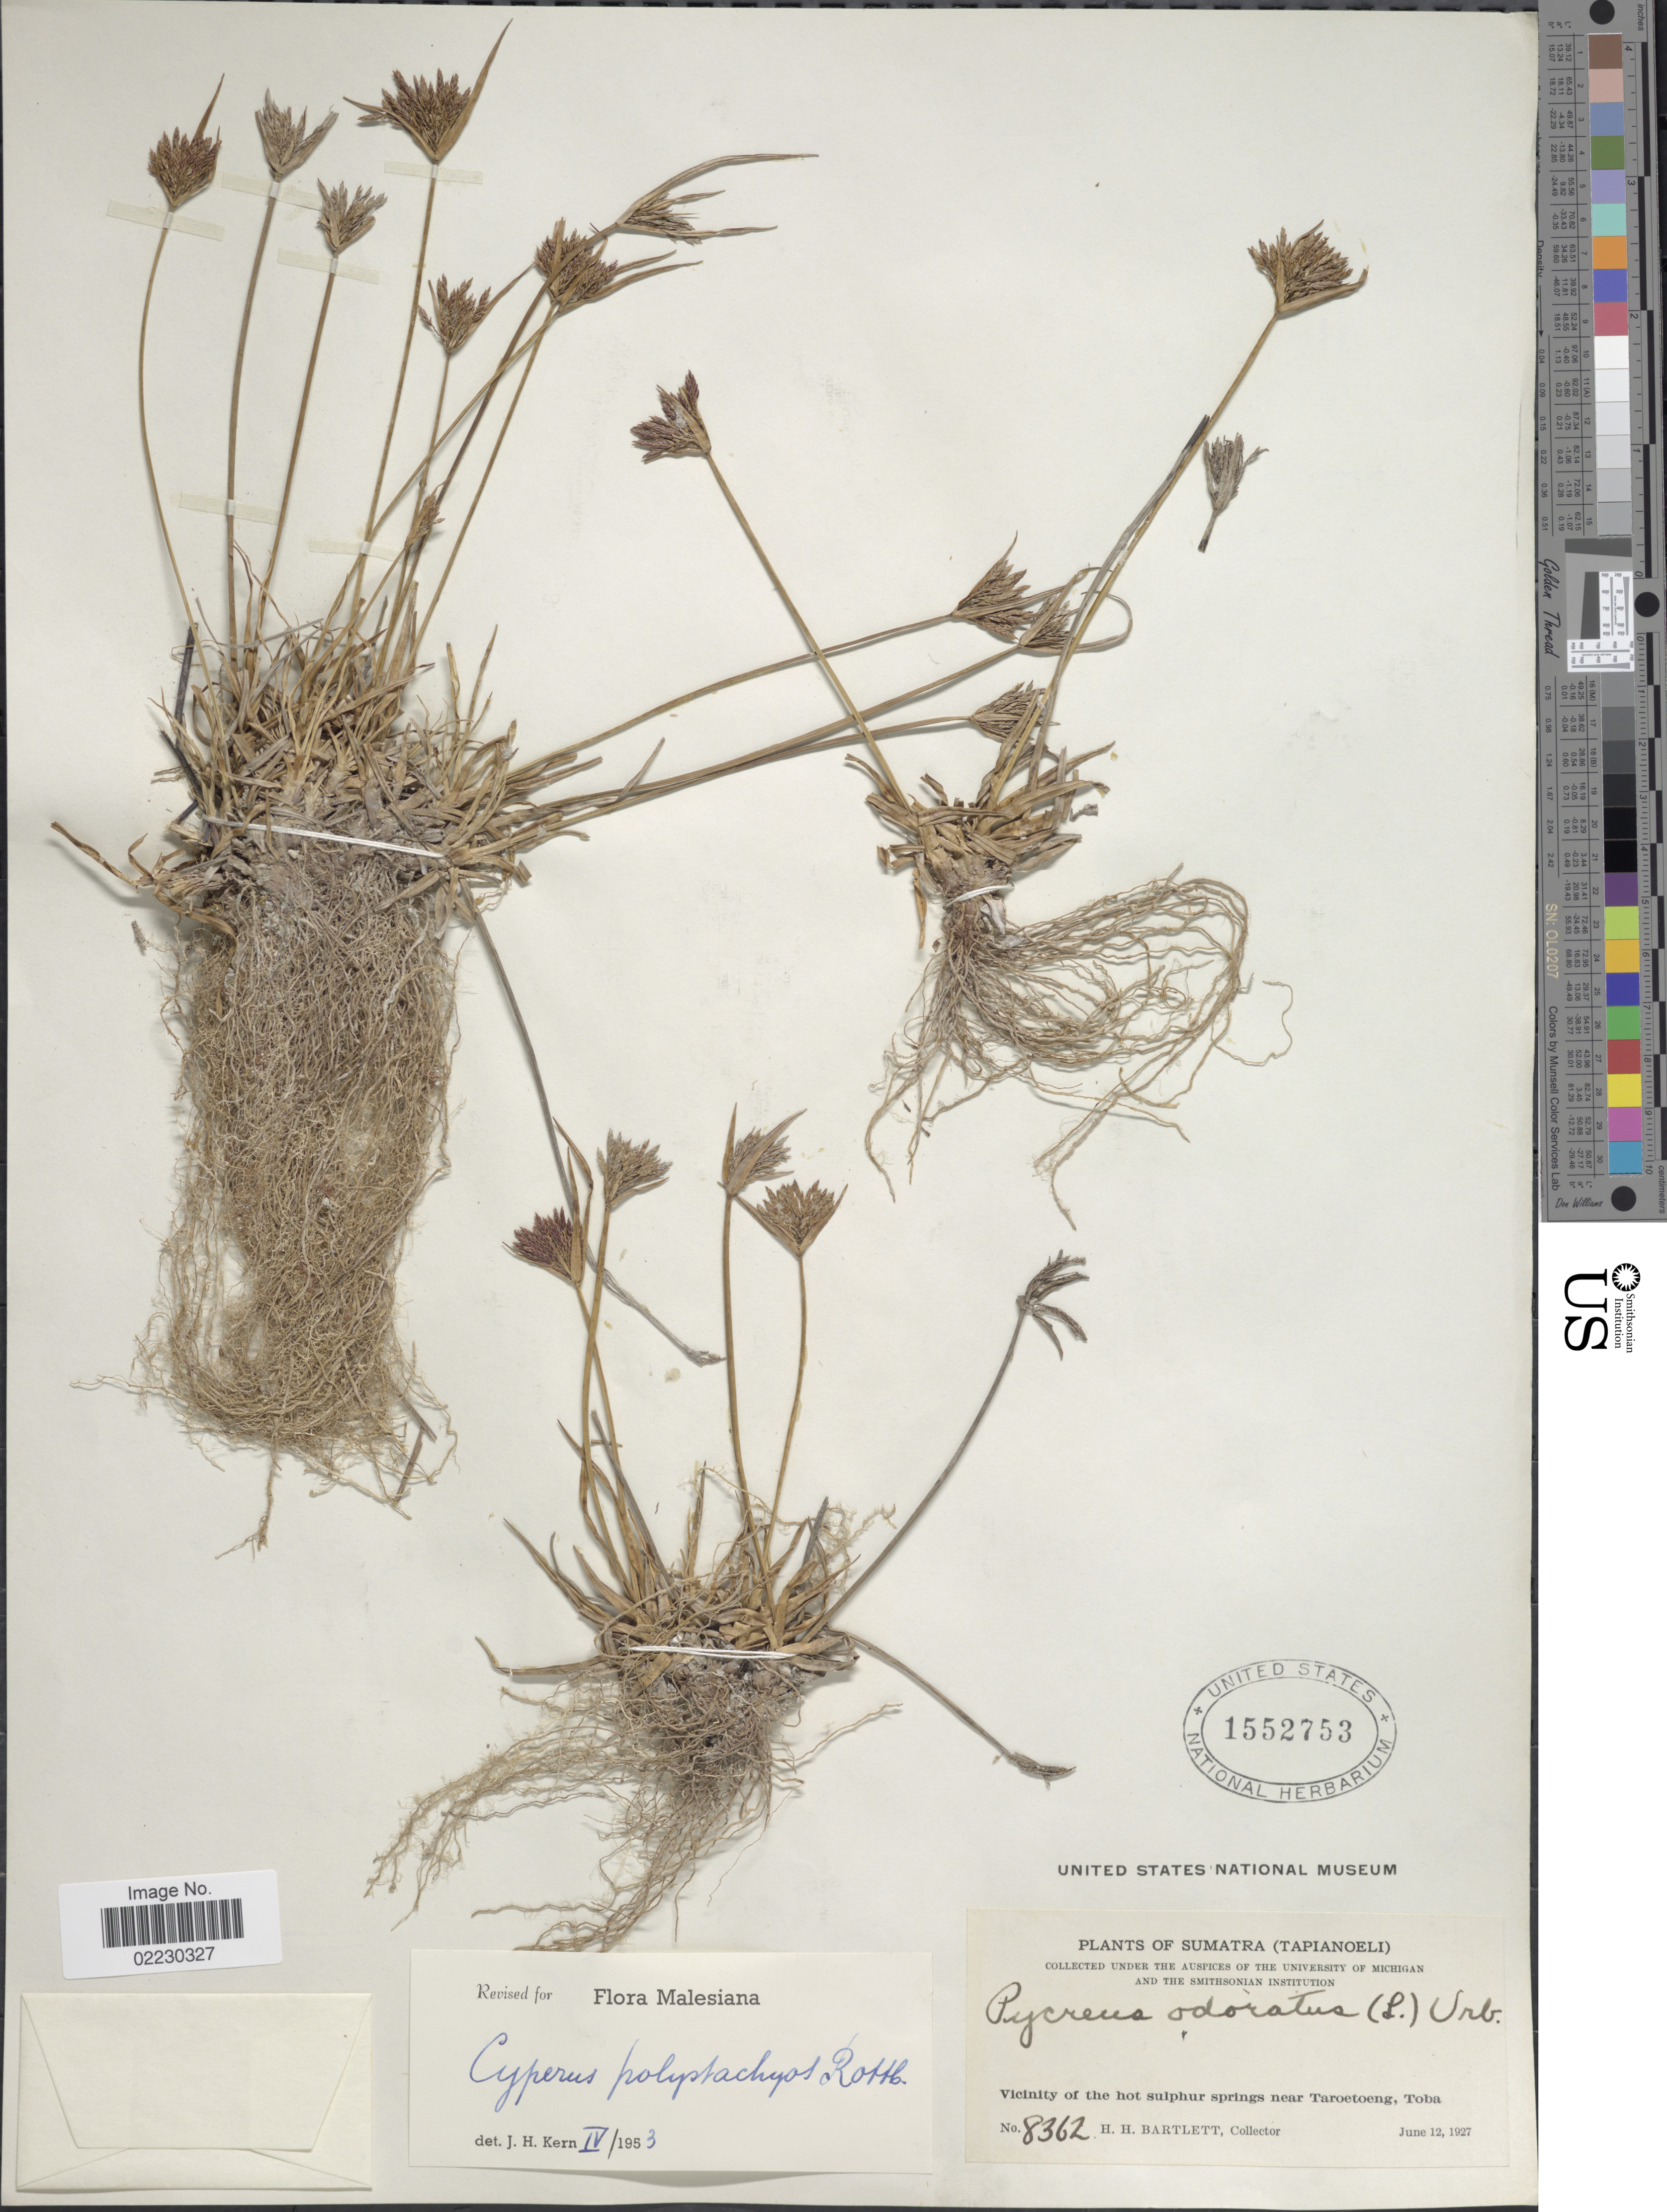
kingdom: Plantae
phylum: Tracheophyta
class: Liliopsida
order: Poales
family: Cyperaceae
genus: Cyperus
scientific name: Cyperus polystachyos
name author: Rottb.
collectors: H. H. Bartlett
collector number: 8362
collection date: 1927-06-12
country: Indonesia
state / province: Sumatra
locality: (Tapianoeli), vicinity of the hot sulphur springs near Taroetoeng, Toba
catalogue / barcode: US 1552753